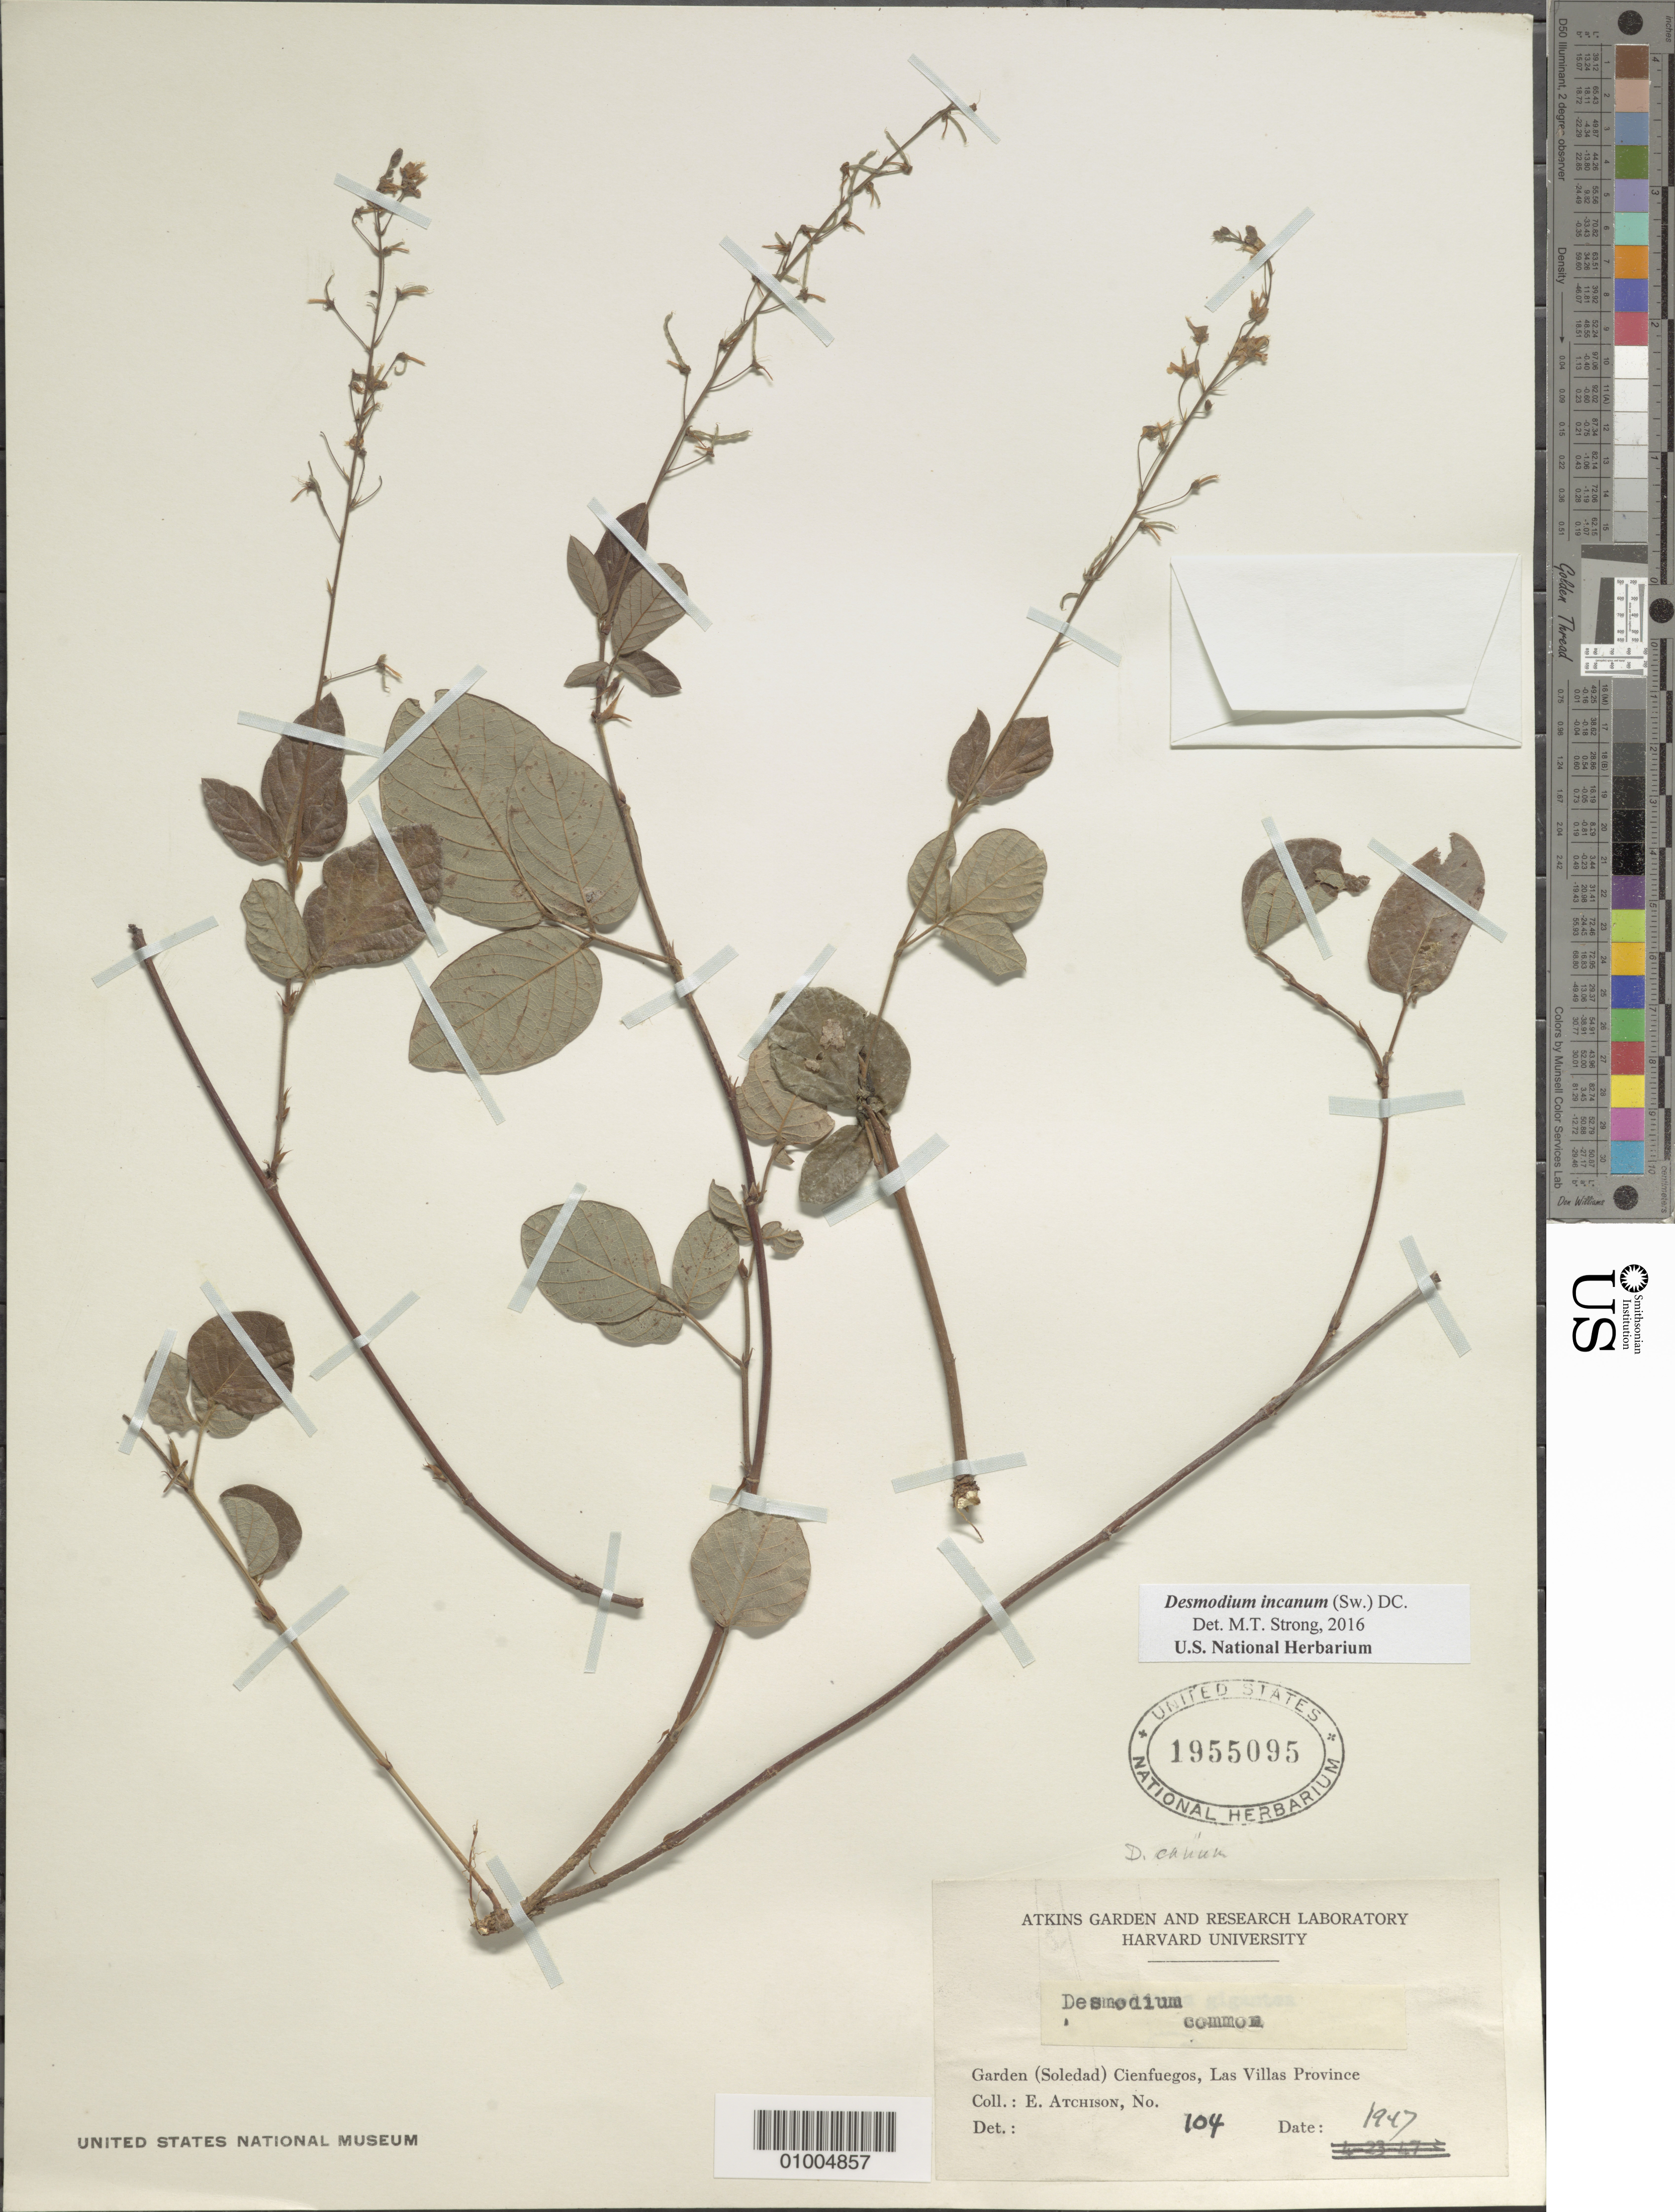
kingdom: Plantae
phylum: Tracheophyta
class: Magnoliopsida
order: Fabales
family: Fabaceae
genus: Desmodium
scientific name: Desmodium incanum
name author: (Sw.) DC.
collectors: H. I. Aston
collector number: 104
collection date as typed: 1947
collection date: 1947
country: Cuba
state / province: Cienfuegos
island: Cuba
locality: Garden (Soledad) Cienfuegos, Las Villas Province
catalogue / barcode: US 1955095